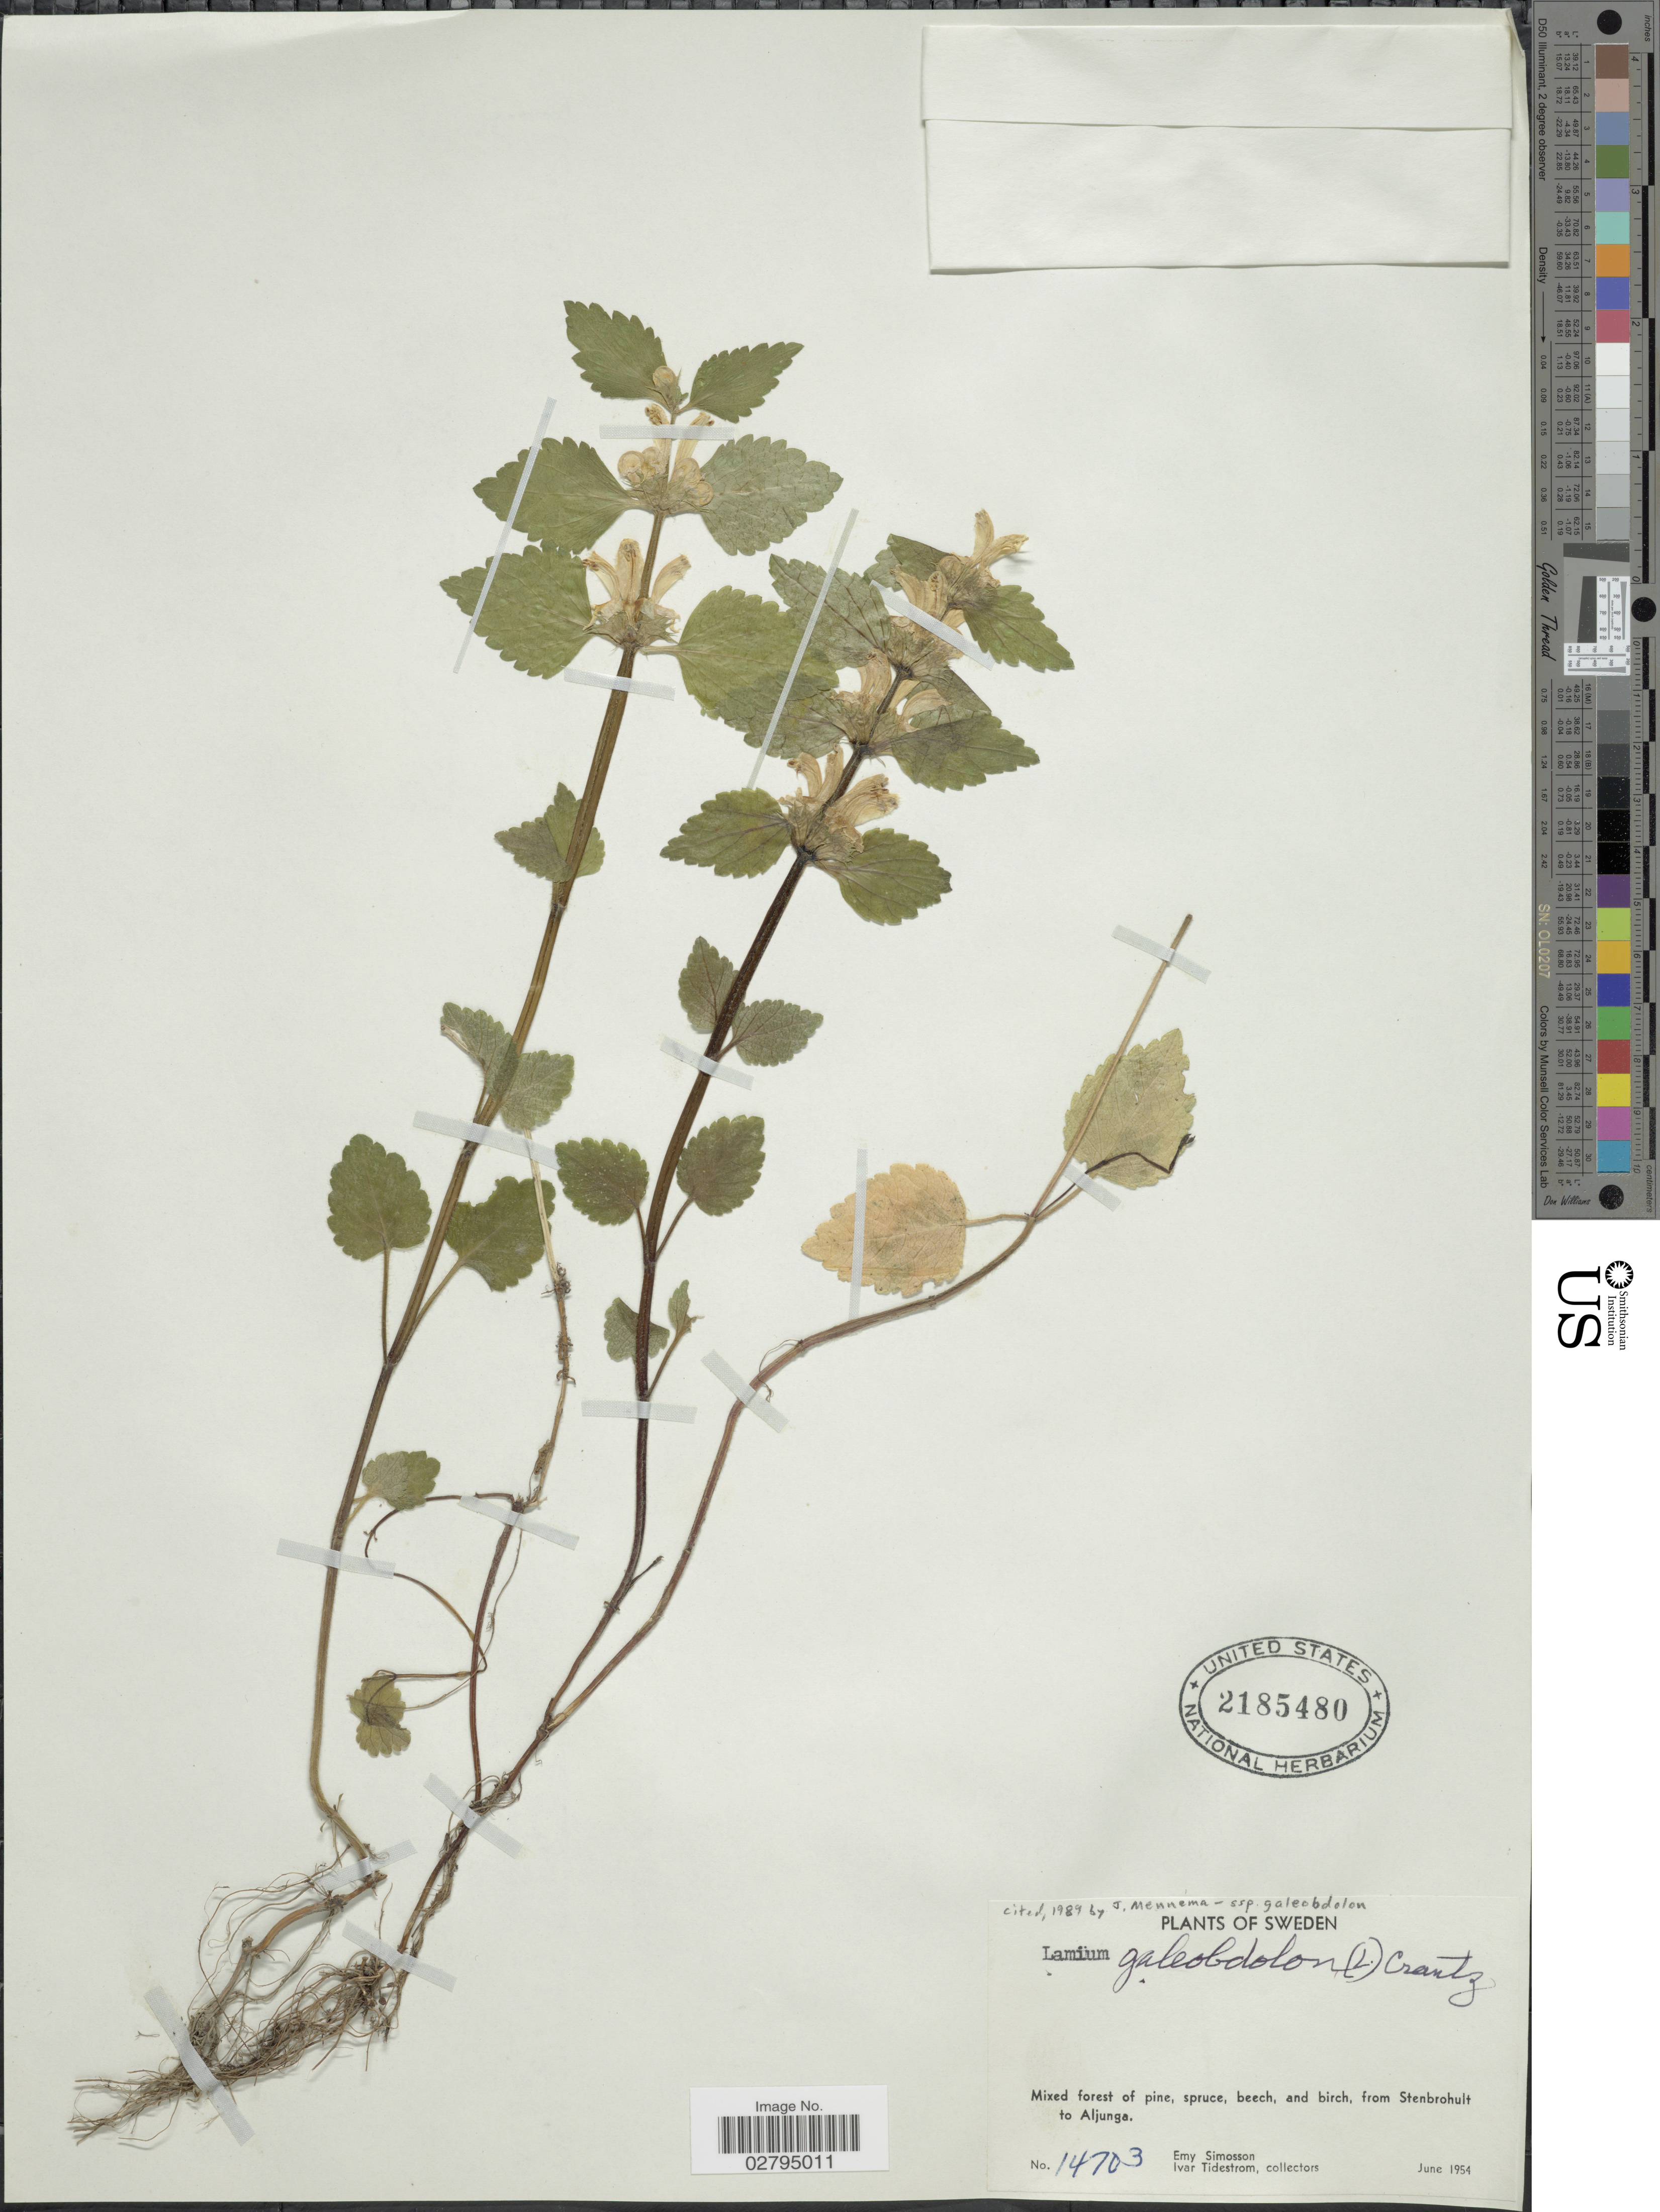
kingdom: Plantae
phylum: Tracheophyta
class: Magnoliopsida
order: Lamiales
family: Lamiaceae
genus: Lamium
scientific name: Lamium galeobdolon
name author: (L.) L.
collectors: E. Simosson & I. F. Tidestrom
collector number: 14703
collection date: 1954-06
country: Sweden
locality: Mixed forest of pine, spruce, beech, and birch, from Stenbrohult to Aljunga.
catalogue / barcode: US 2185480